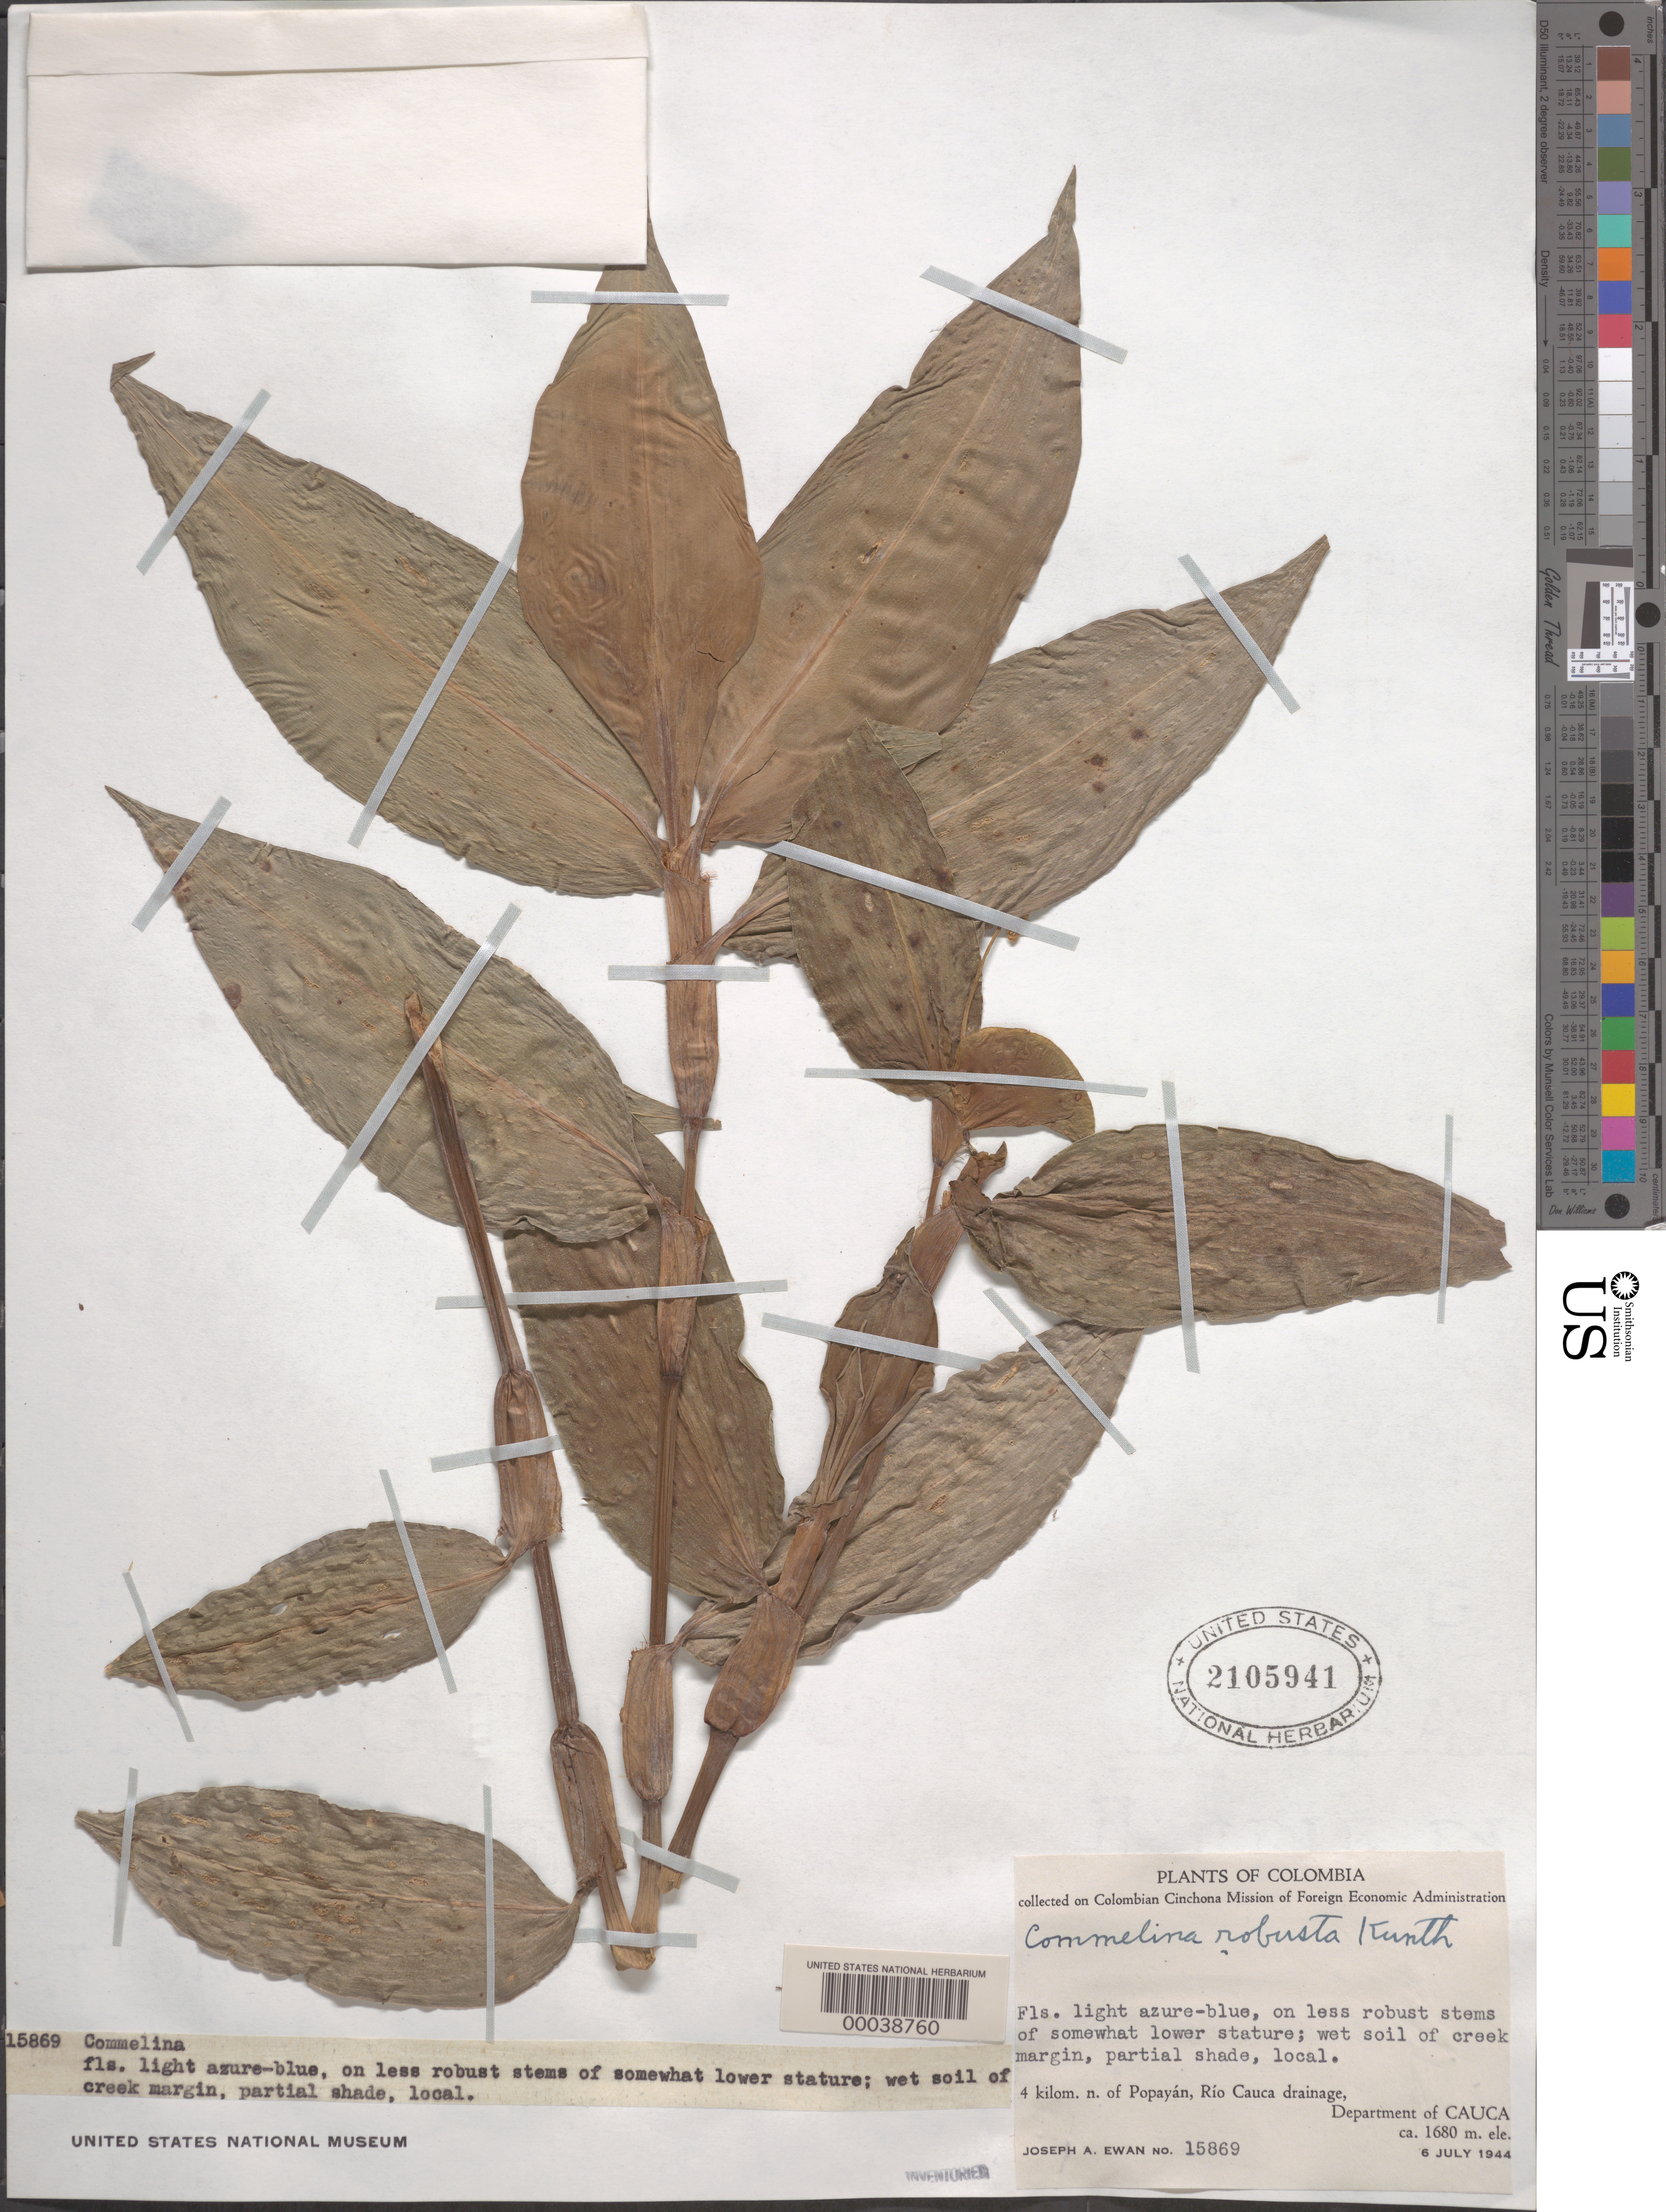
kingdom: Plantae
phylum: Tracheophyta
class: Liliopsida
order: Commelinales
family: Commelinaceae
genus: Commelina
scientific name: Commelina obliqua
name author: Vahl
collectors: J. A. Ewan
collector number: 15869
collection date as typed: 06 Jul 1944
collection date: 1944-07-06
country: Colombia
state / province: Cauca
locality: Rio Cauca drainage; N of Popayan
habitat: Wet soil; creek margin, partial shade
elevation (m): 1680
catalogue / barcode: US 2105941